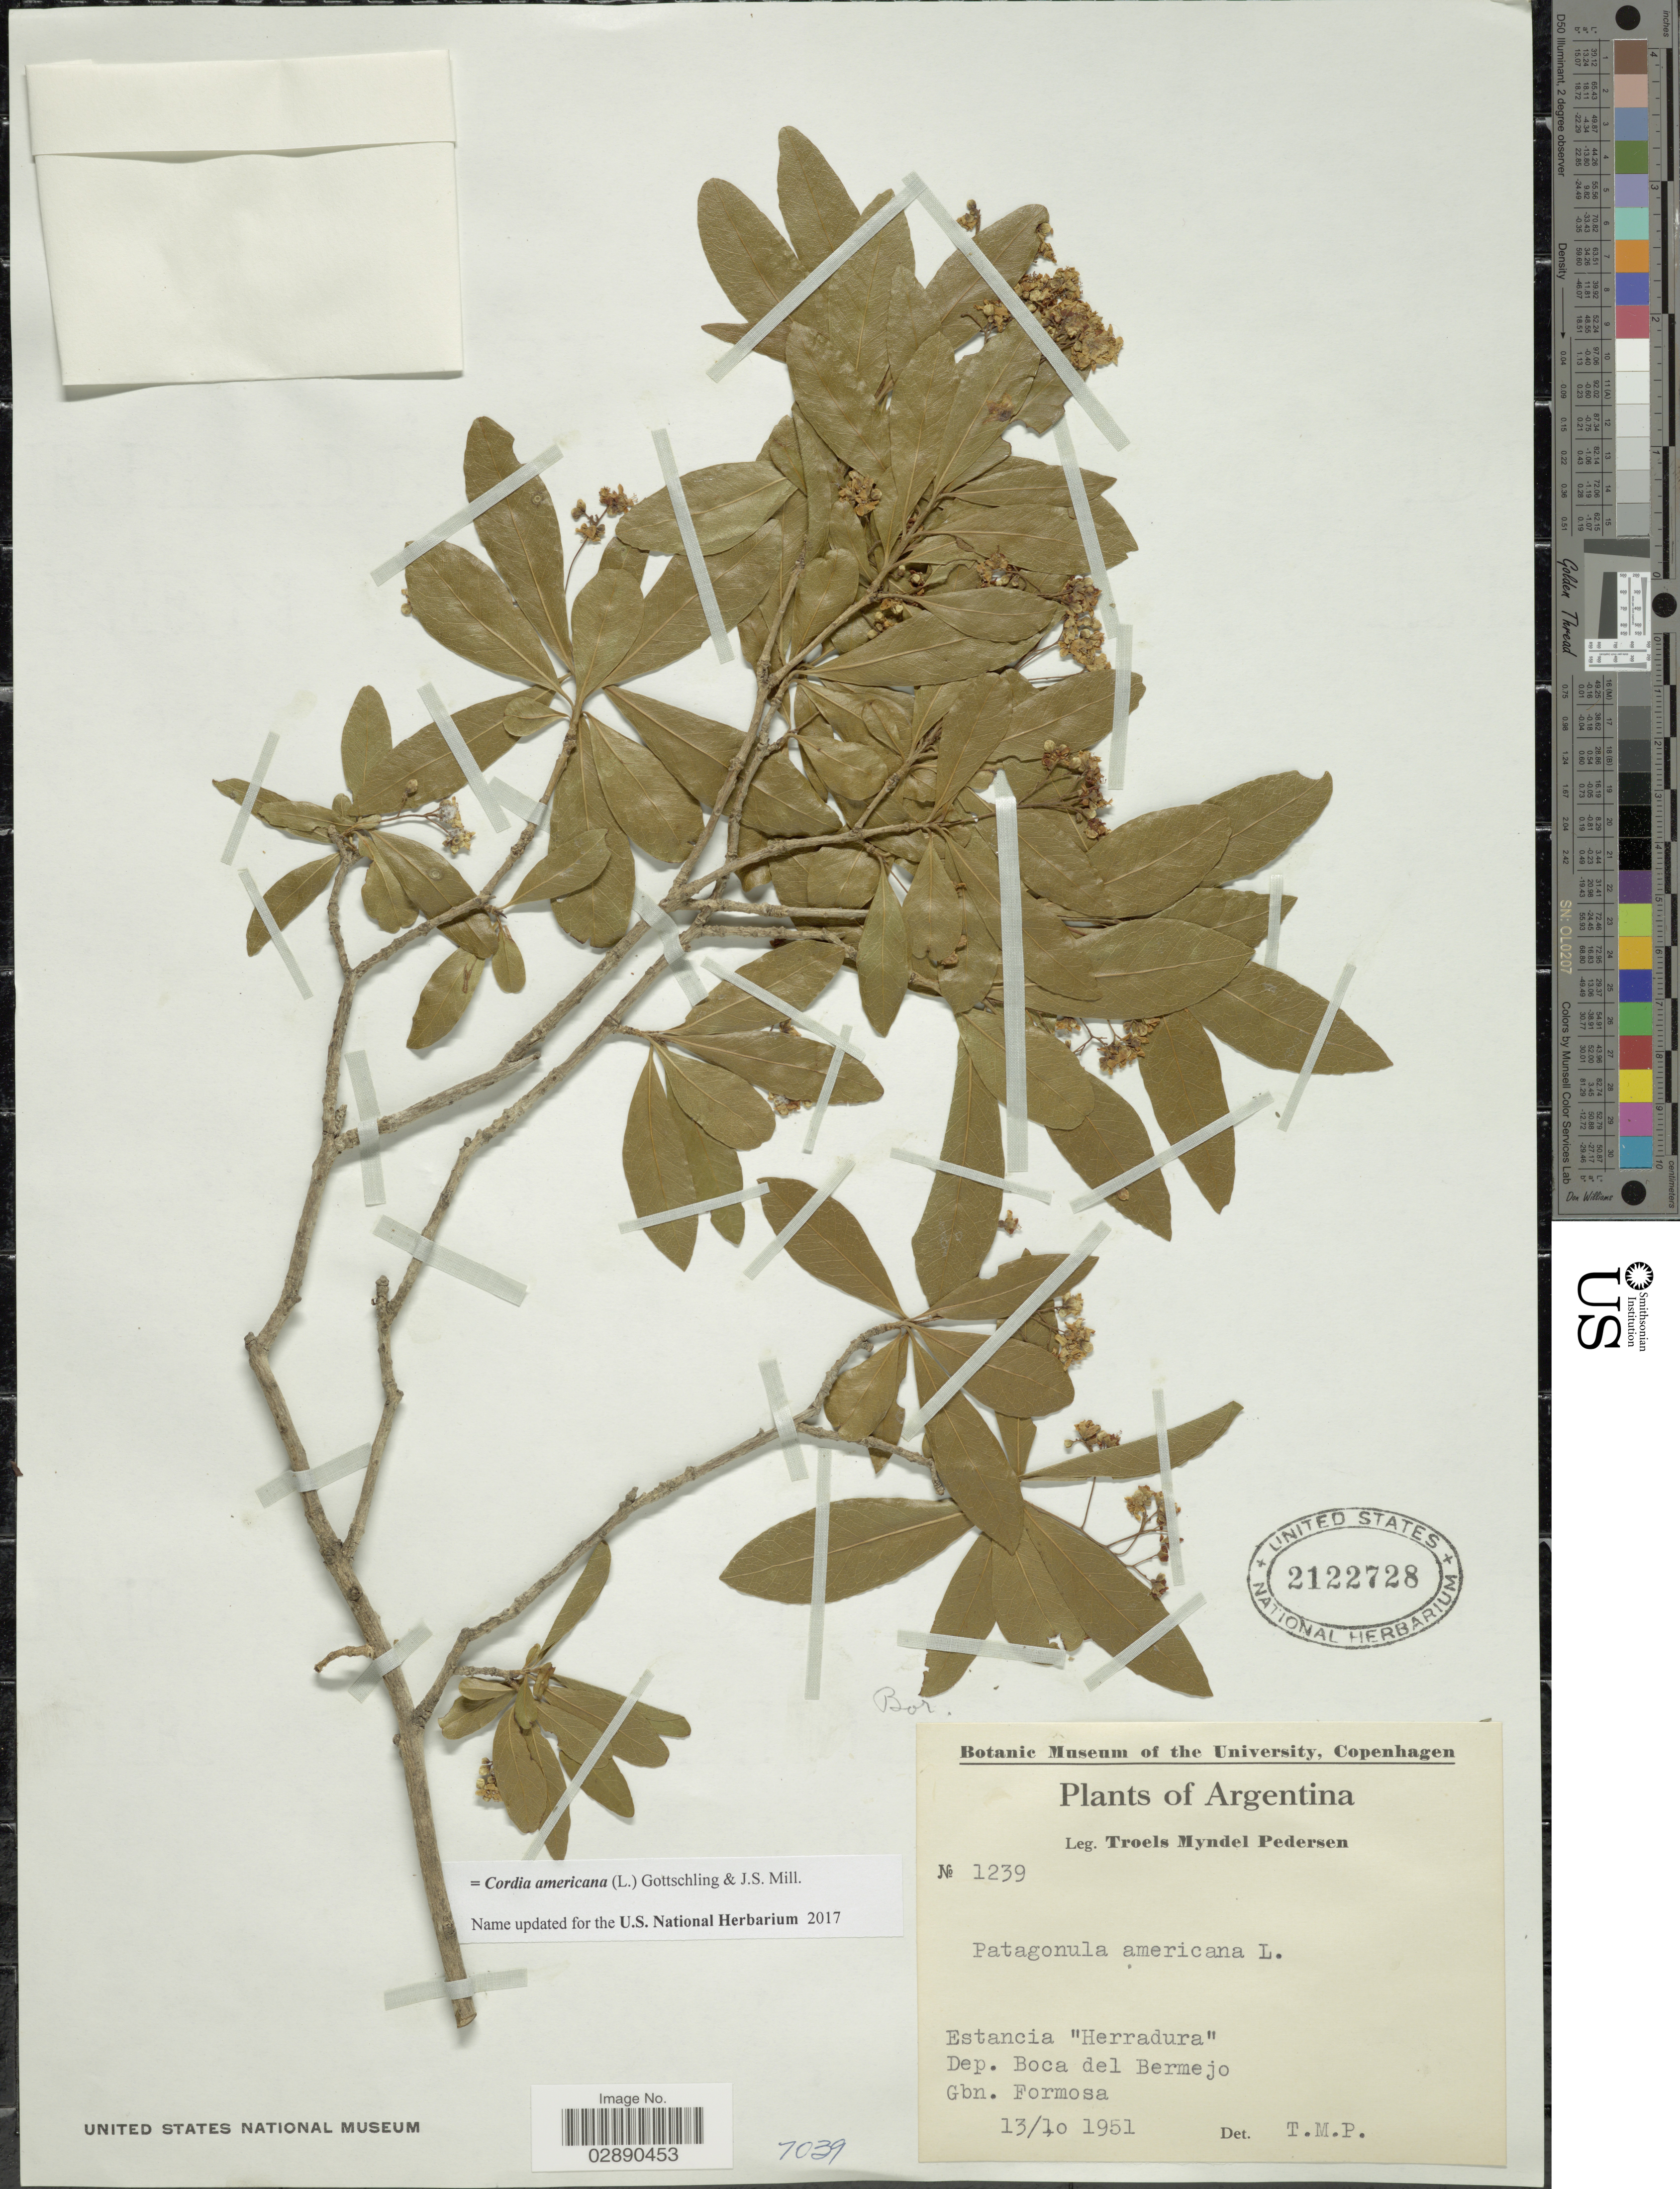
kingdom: Plantae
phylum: Tracheophyta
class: Magnoliopsida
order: Boraginales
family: Cordiaceae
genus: Cordia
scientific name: Cordia americana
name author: (L.) Gottschling & J.S. Mill.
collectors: T. Pederson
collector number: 1239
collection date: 1951-10-13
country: Argentina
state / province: Formosa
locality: Estancia "Herradura", Dep. Boca del Bermejo, Gbn. Formosa.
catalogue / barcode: US 2122728